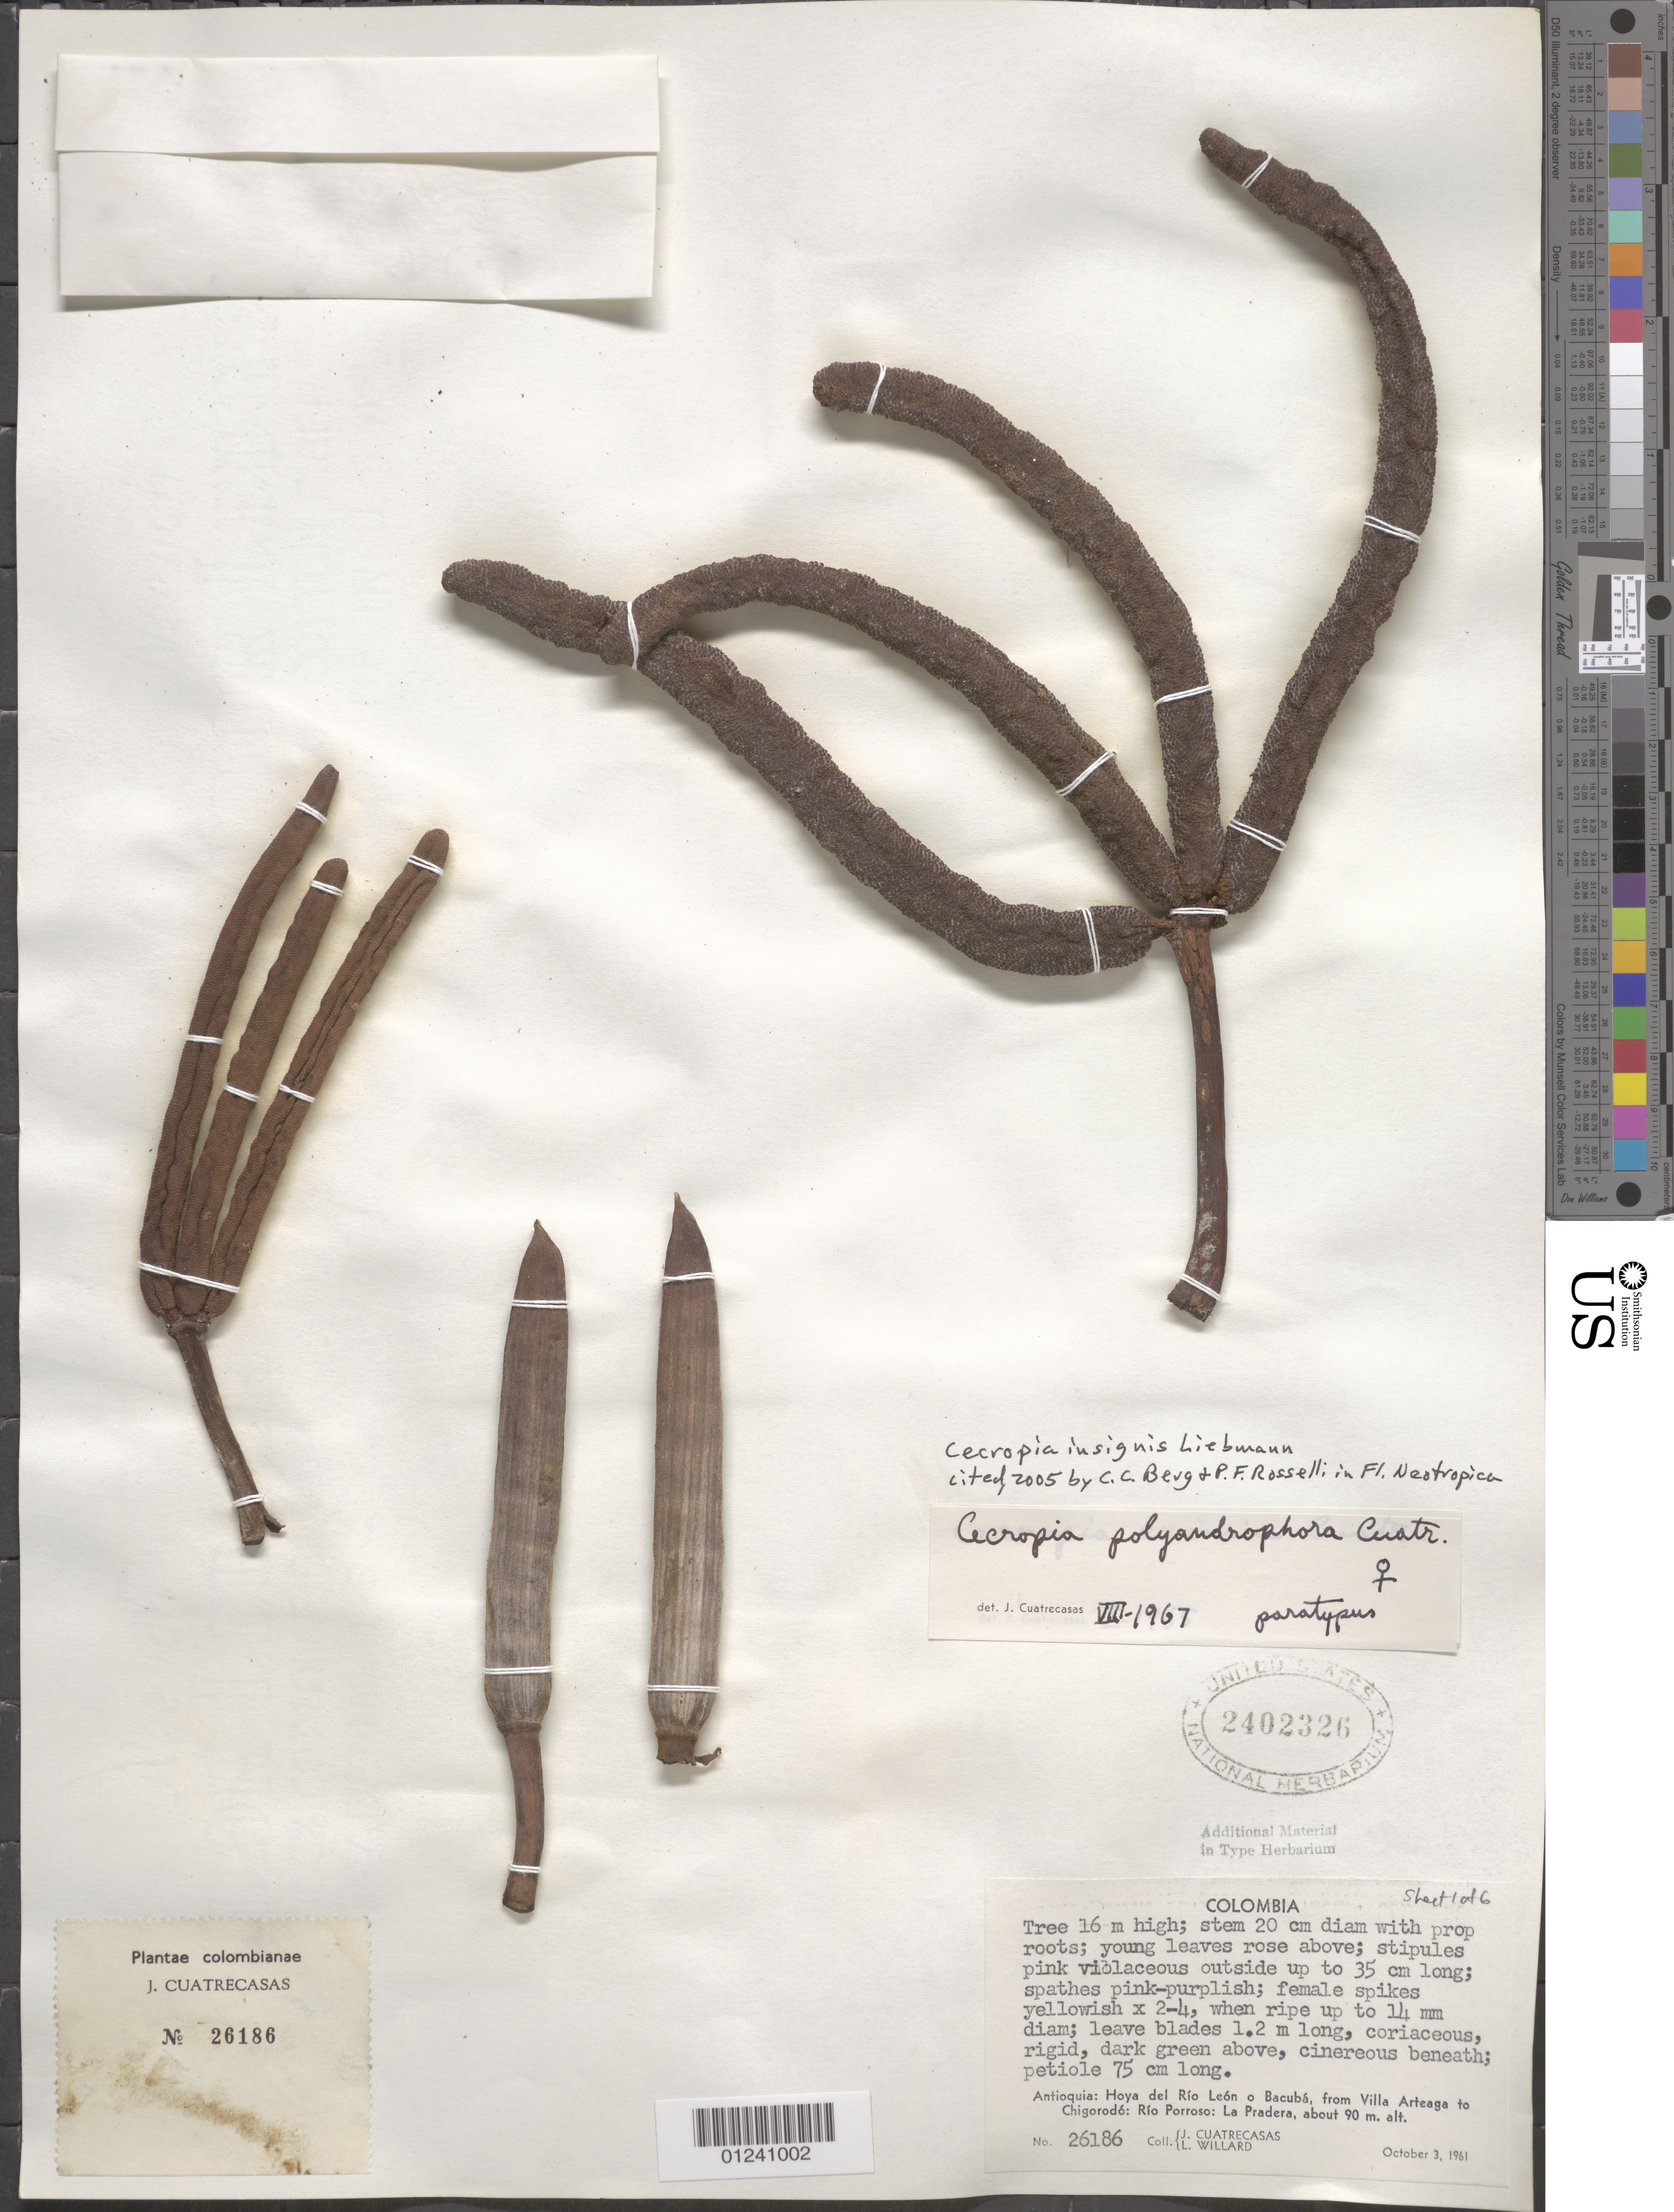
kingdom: Plantae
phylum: Tracheophyta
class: Magnoliopsida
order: Rosales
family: Urticaceae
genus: Cecropia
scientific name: Cecropia insignis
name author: Liebm.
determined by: Cuatrecasas, J.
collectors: J. Cuatrecasas & L. Willard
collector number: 26186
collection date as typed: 03 Oct 1961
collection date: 1961-10-03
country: Colombia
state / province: Antioquia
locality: Hoya del Río León o Bacubá, from Villa Arteaga to Chigordó: Río Porroso: La Pradera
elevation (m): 90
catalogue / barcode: US 2402326